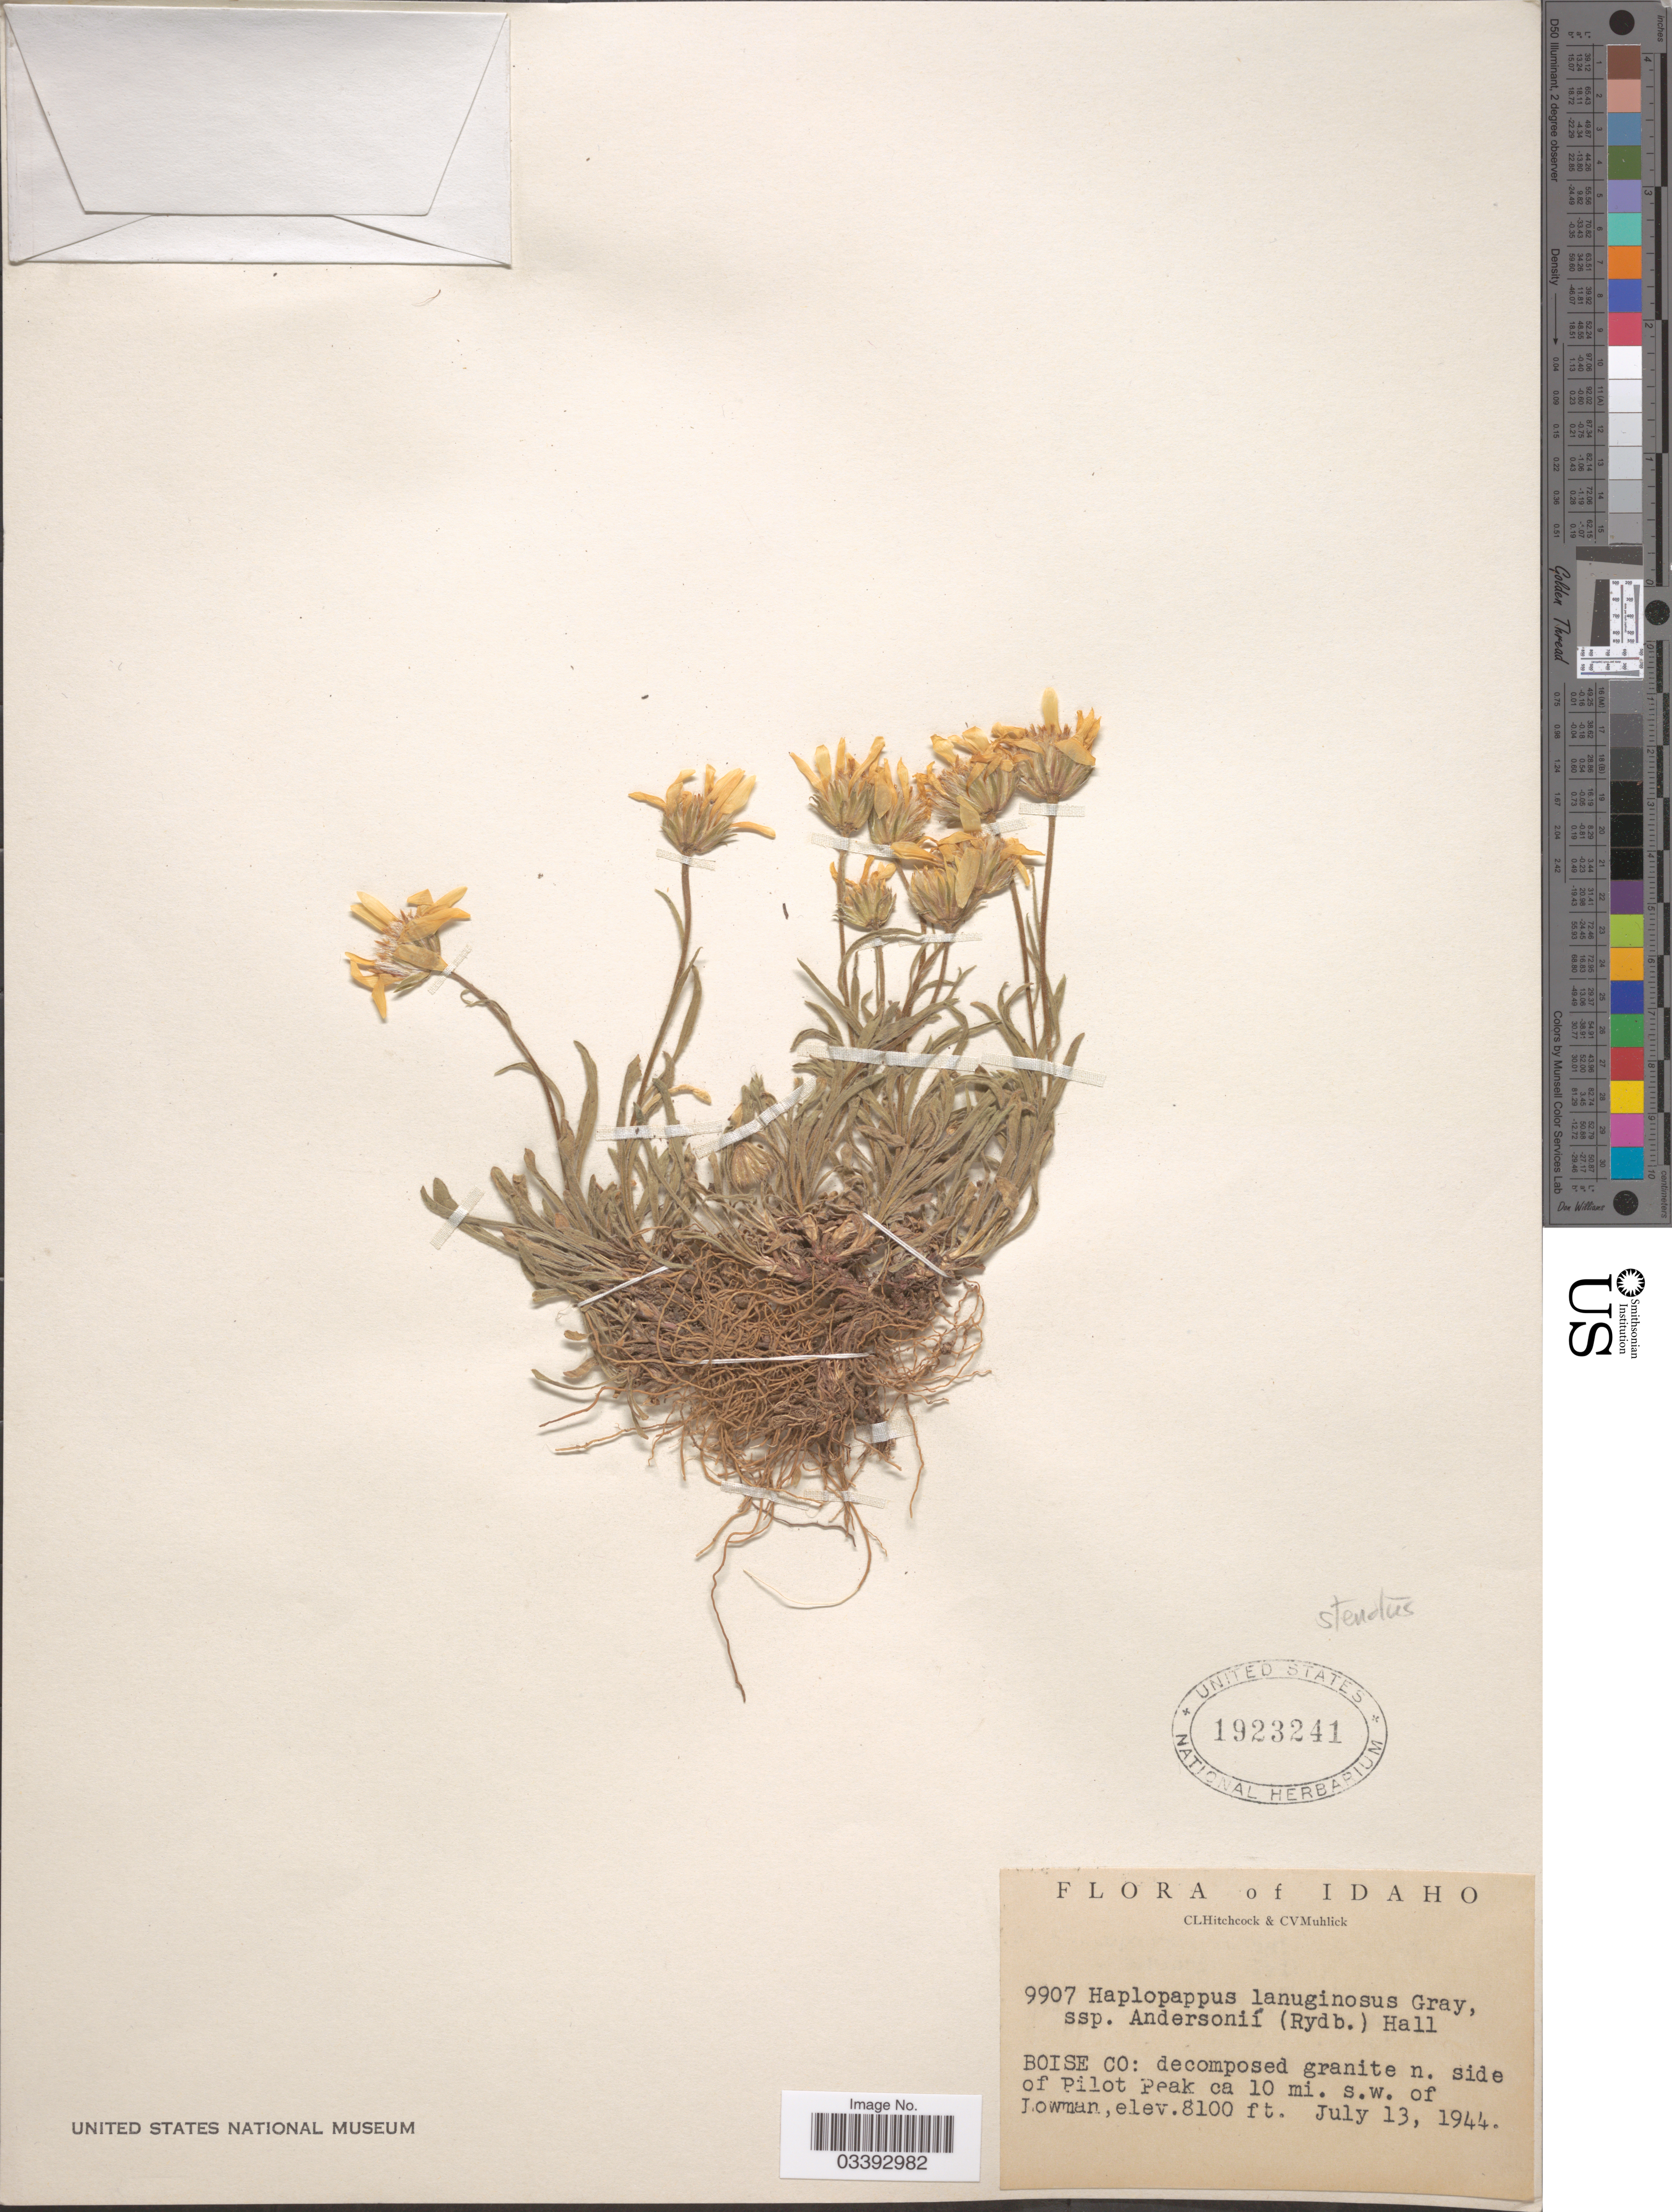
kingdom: Plantae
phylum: Tracheophyta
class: Magnoliopsida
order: Asterales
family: Asteraceae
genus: Stenotus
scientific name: Stenotus lanuginosus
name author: (A. Gray) Greene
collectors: C. L. Hitchcock & C. V. Muhlick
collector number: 9907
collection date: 1944-07-13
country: United States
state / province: Idaho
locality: Boise Co: decomposed granite n. side of Pilot Peak ca 10 mi. s.w. of Bowman.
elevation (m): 2469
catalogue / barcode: US 1923241